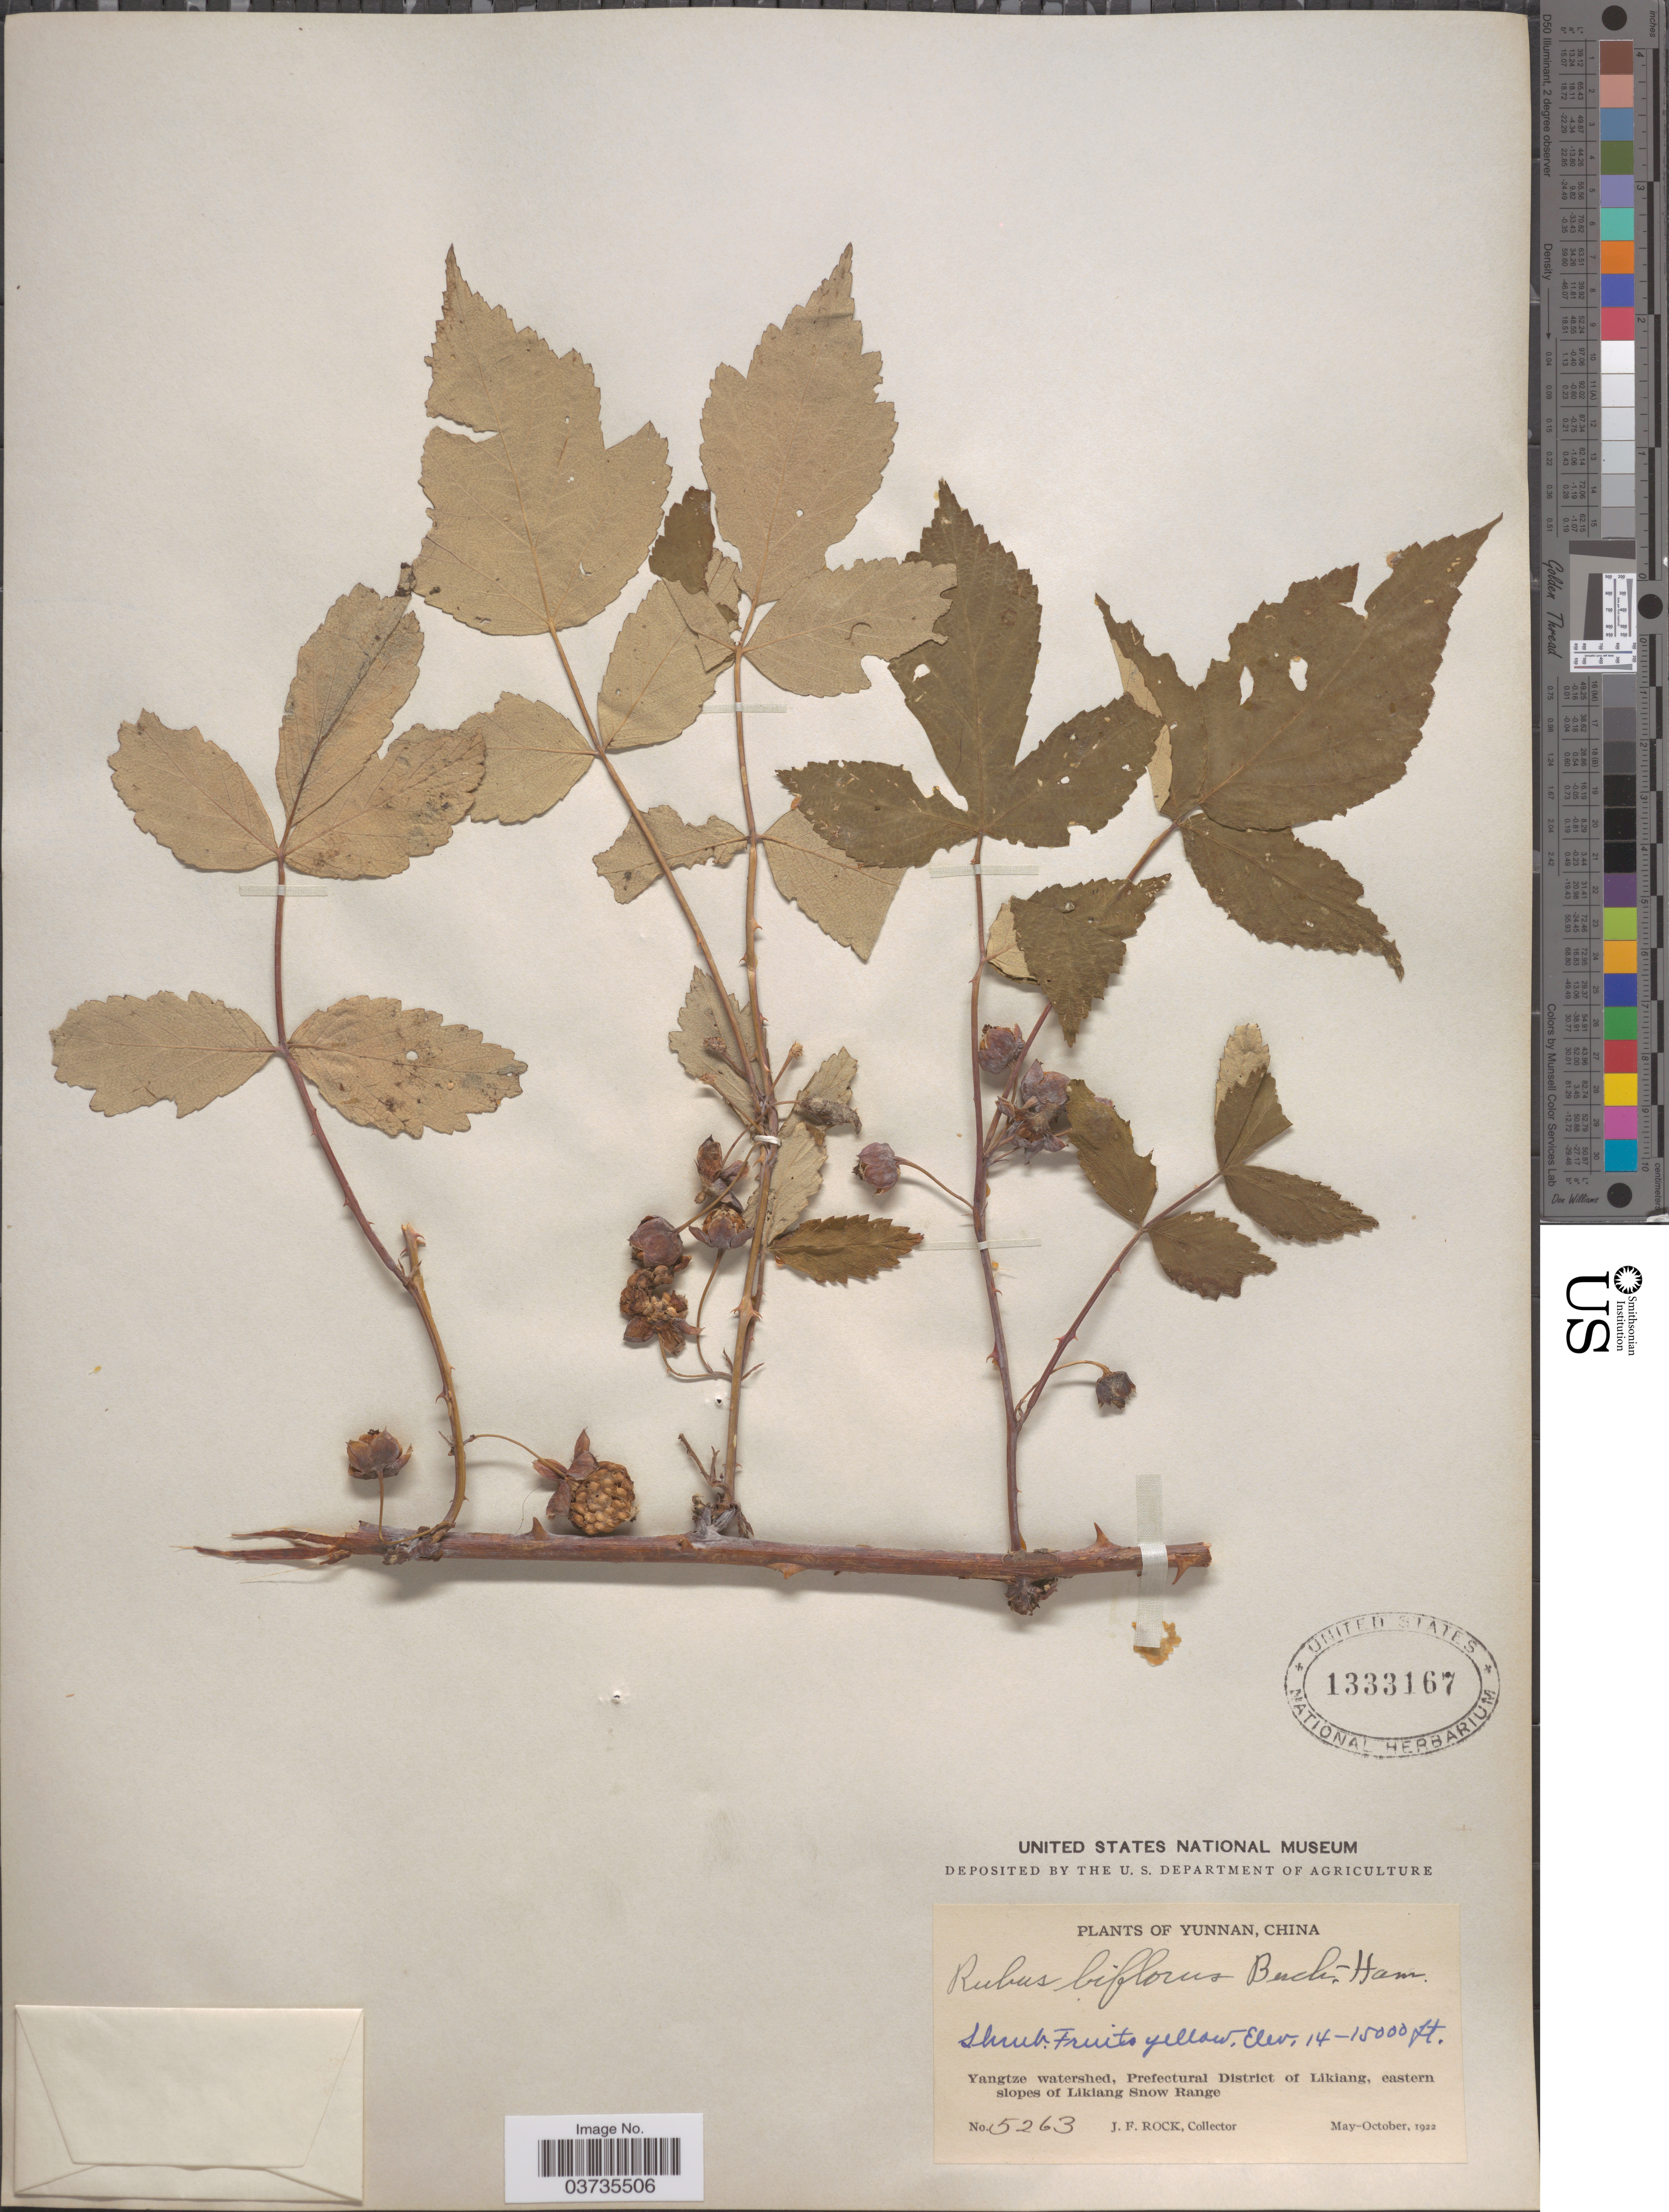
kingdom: Plantae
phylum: Tracheophyta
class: Magnoliopsida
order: Rosales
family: Rosaceae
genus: Rubus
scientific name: Rubus biflorus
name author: Buch.-Ham. ex Sm.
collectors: J. Rock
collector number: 5263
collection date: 1922-05/1922-10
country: China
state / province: Yunnan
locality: Yangtze watershed, Prefectural District of Likiang, eastern slopes of Likiang Snow Range.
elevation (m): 4267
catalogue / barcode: US 1333167